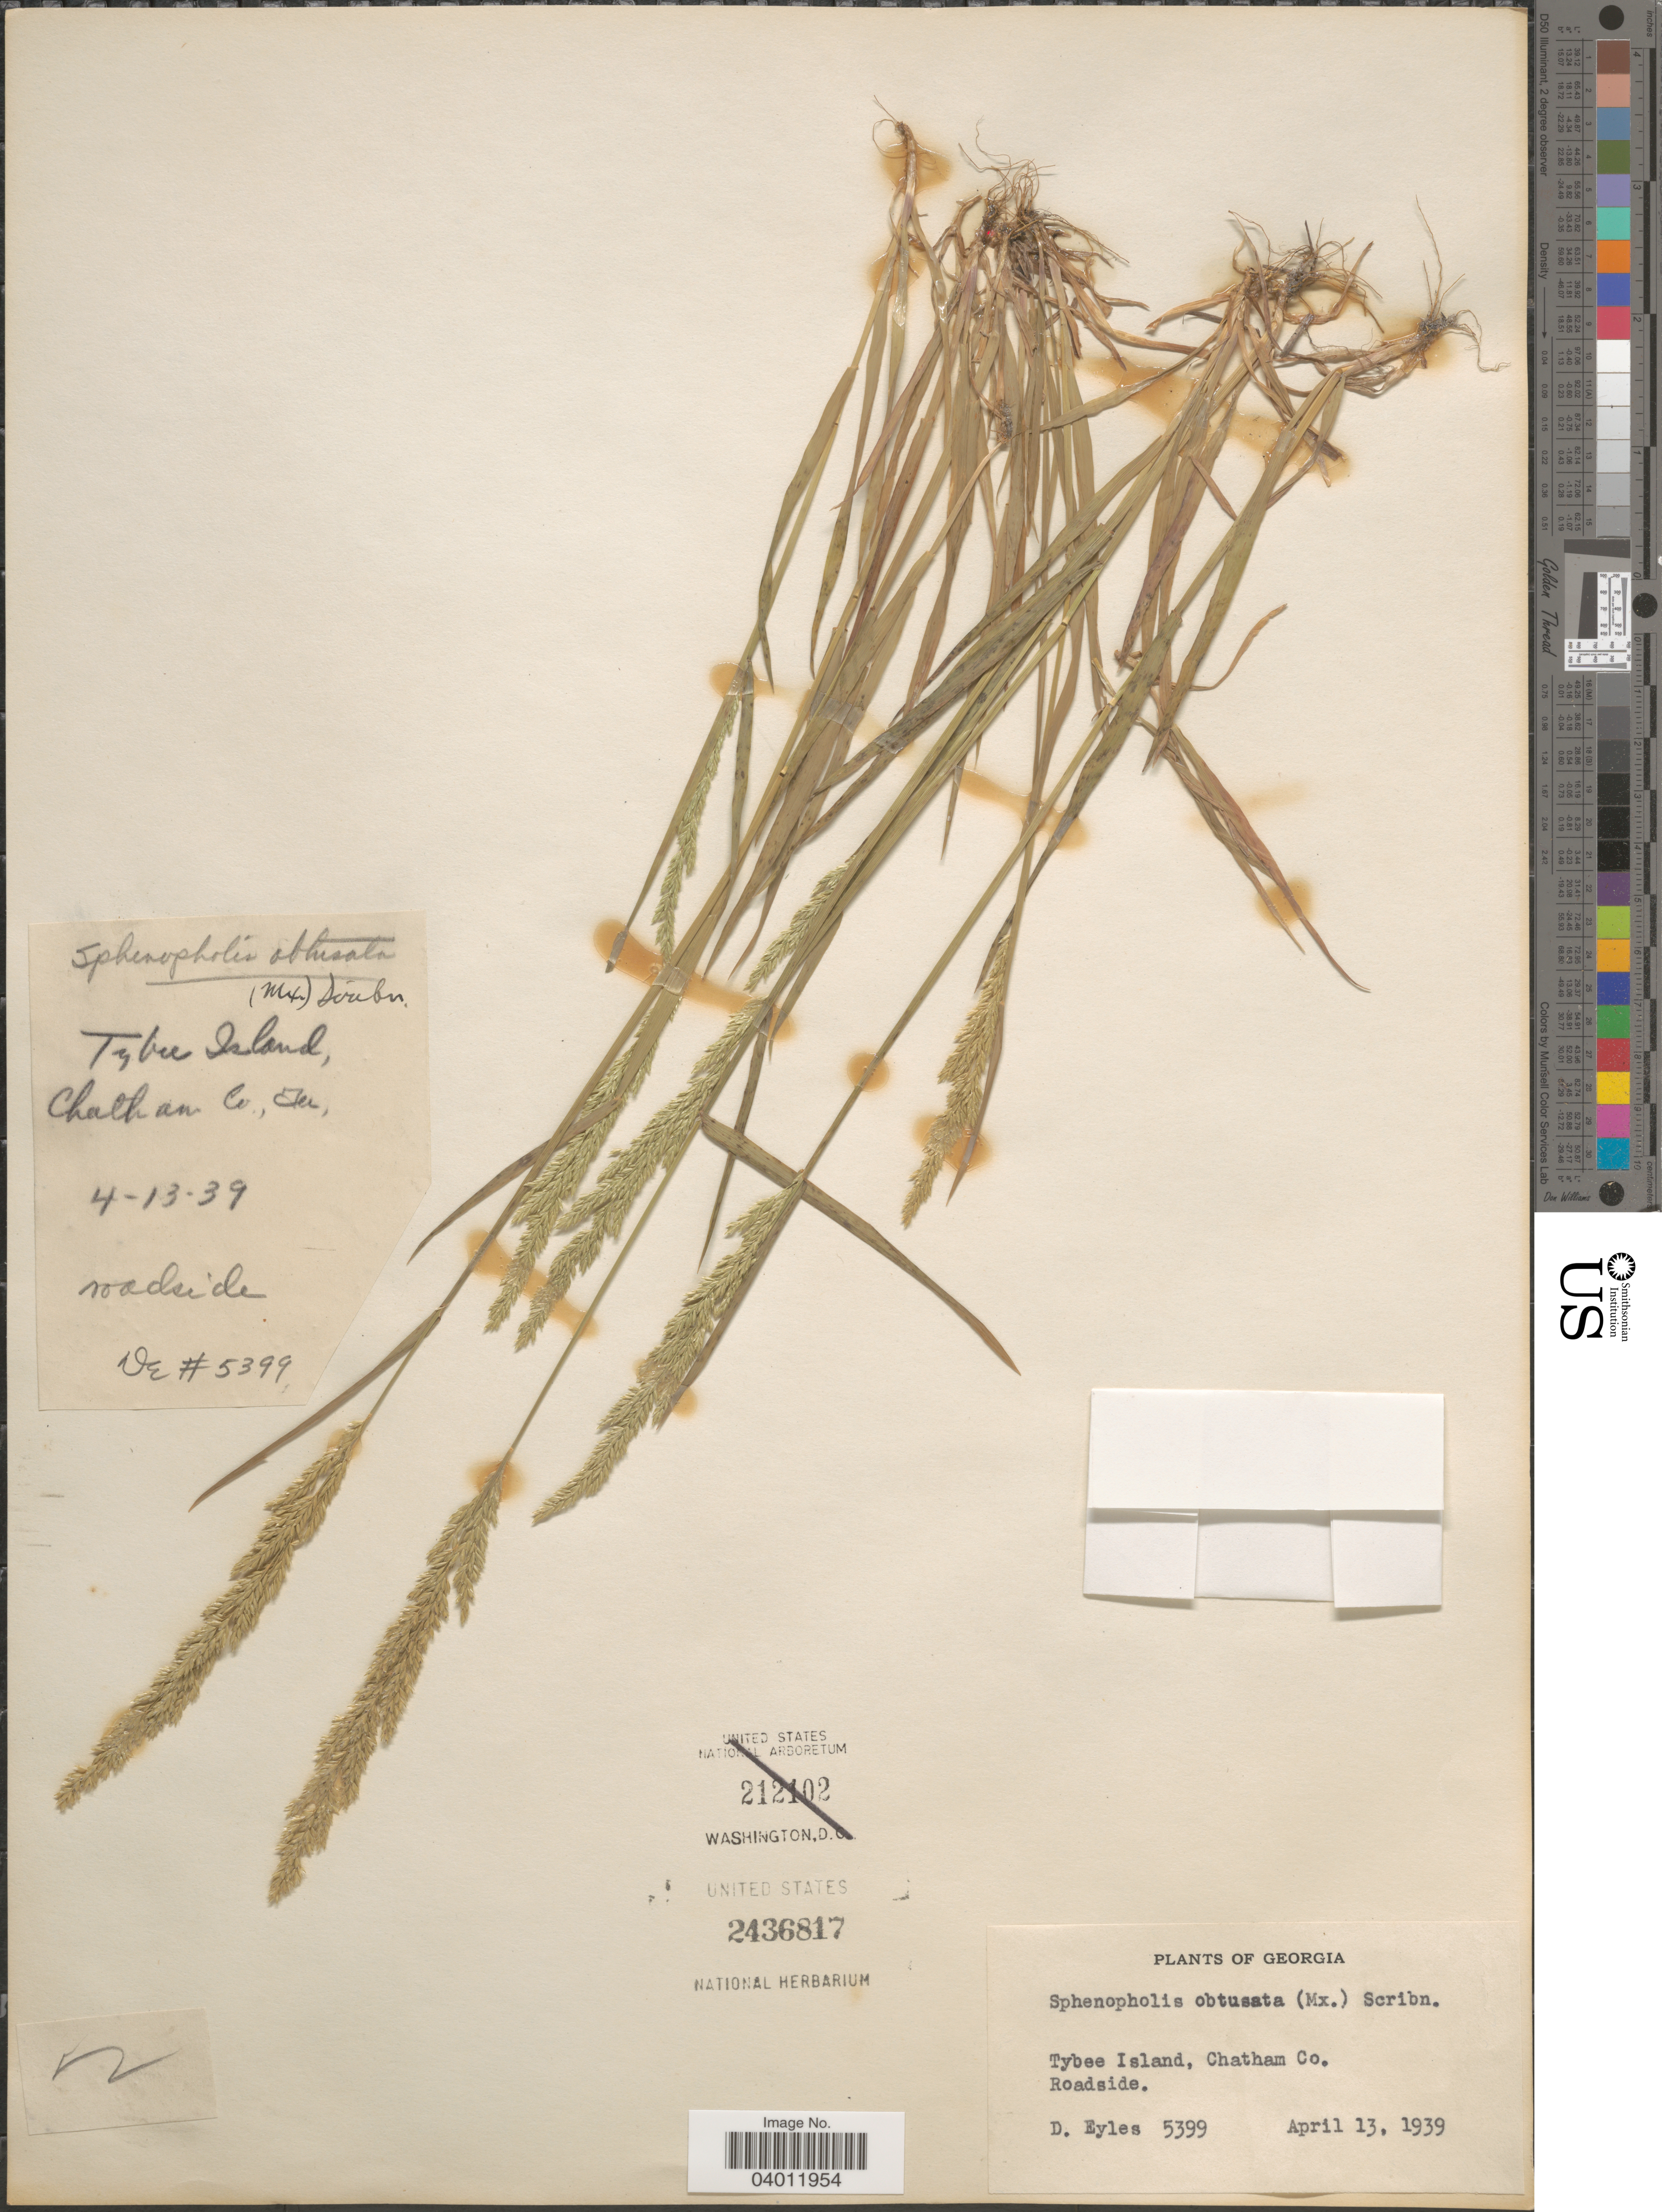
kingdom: Plantae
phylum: Tracheophyta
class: Liliopsida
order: Poales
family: Poaceae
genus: Sphenopholis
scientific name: Sphenopholis obtusata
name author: (Michx.) Scribn.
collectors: D. Eyles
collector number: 5399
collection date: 1939-04-13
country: United States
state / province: Georgia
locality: Tybee Island, Chatham Co. Roadside.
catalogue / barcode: US 2436817